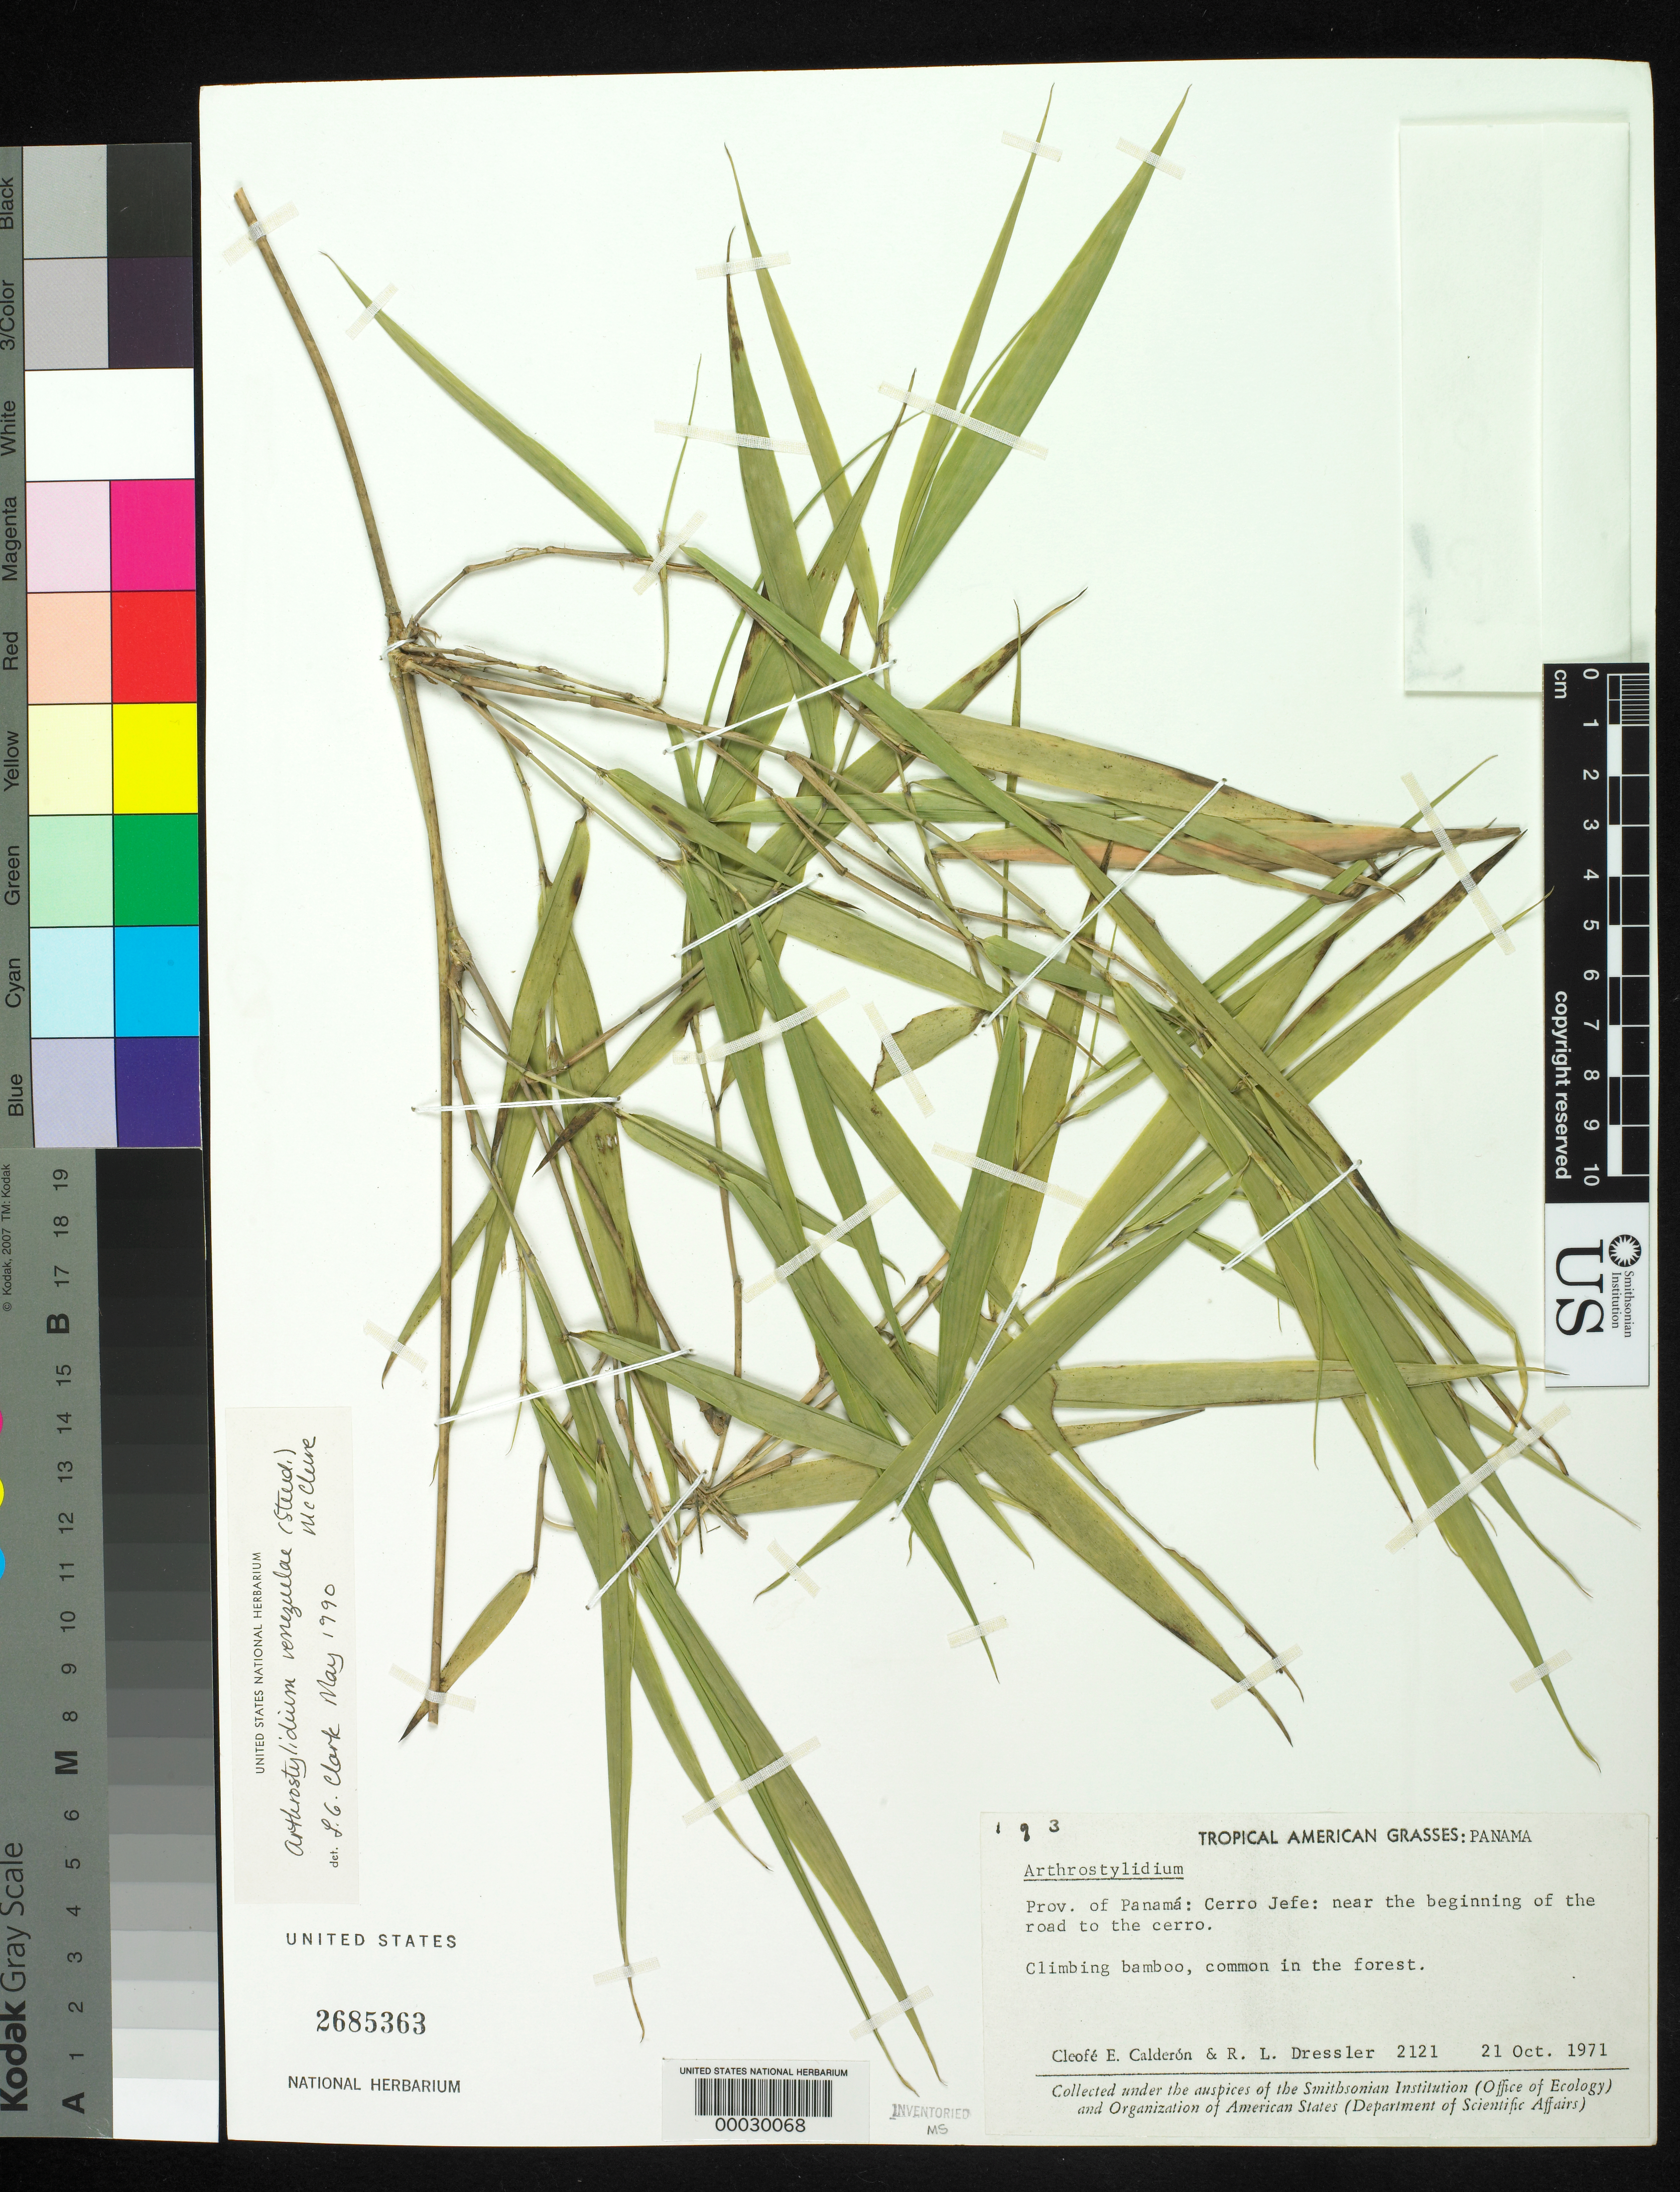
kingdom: Plantae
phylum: Tracheophyta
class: Liliopsida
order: Poales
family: Poaceae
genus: Arthrostylidium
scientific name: Arthrostylidium venezuelae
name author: (Steud.) McClure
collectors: C. E. Calderón & R. Dressler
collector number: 2121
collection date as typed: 21 Oct 1971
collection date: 1971-10-21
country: Panama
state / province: Panamá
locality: Cerro Jefe: near the beginning of the road to the Cerro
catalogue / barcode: US 2685363